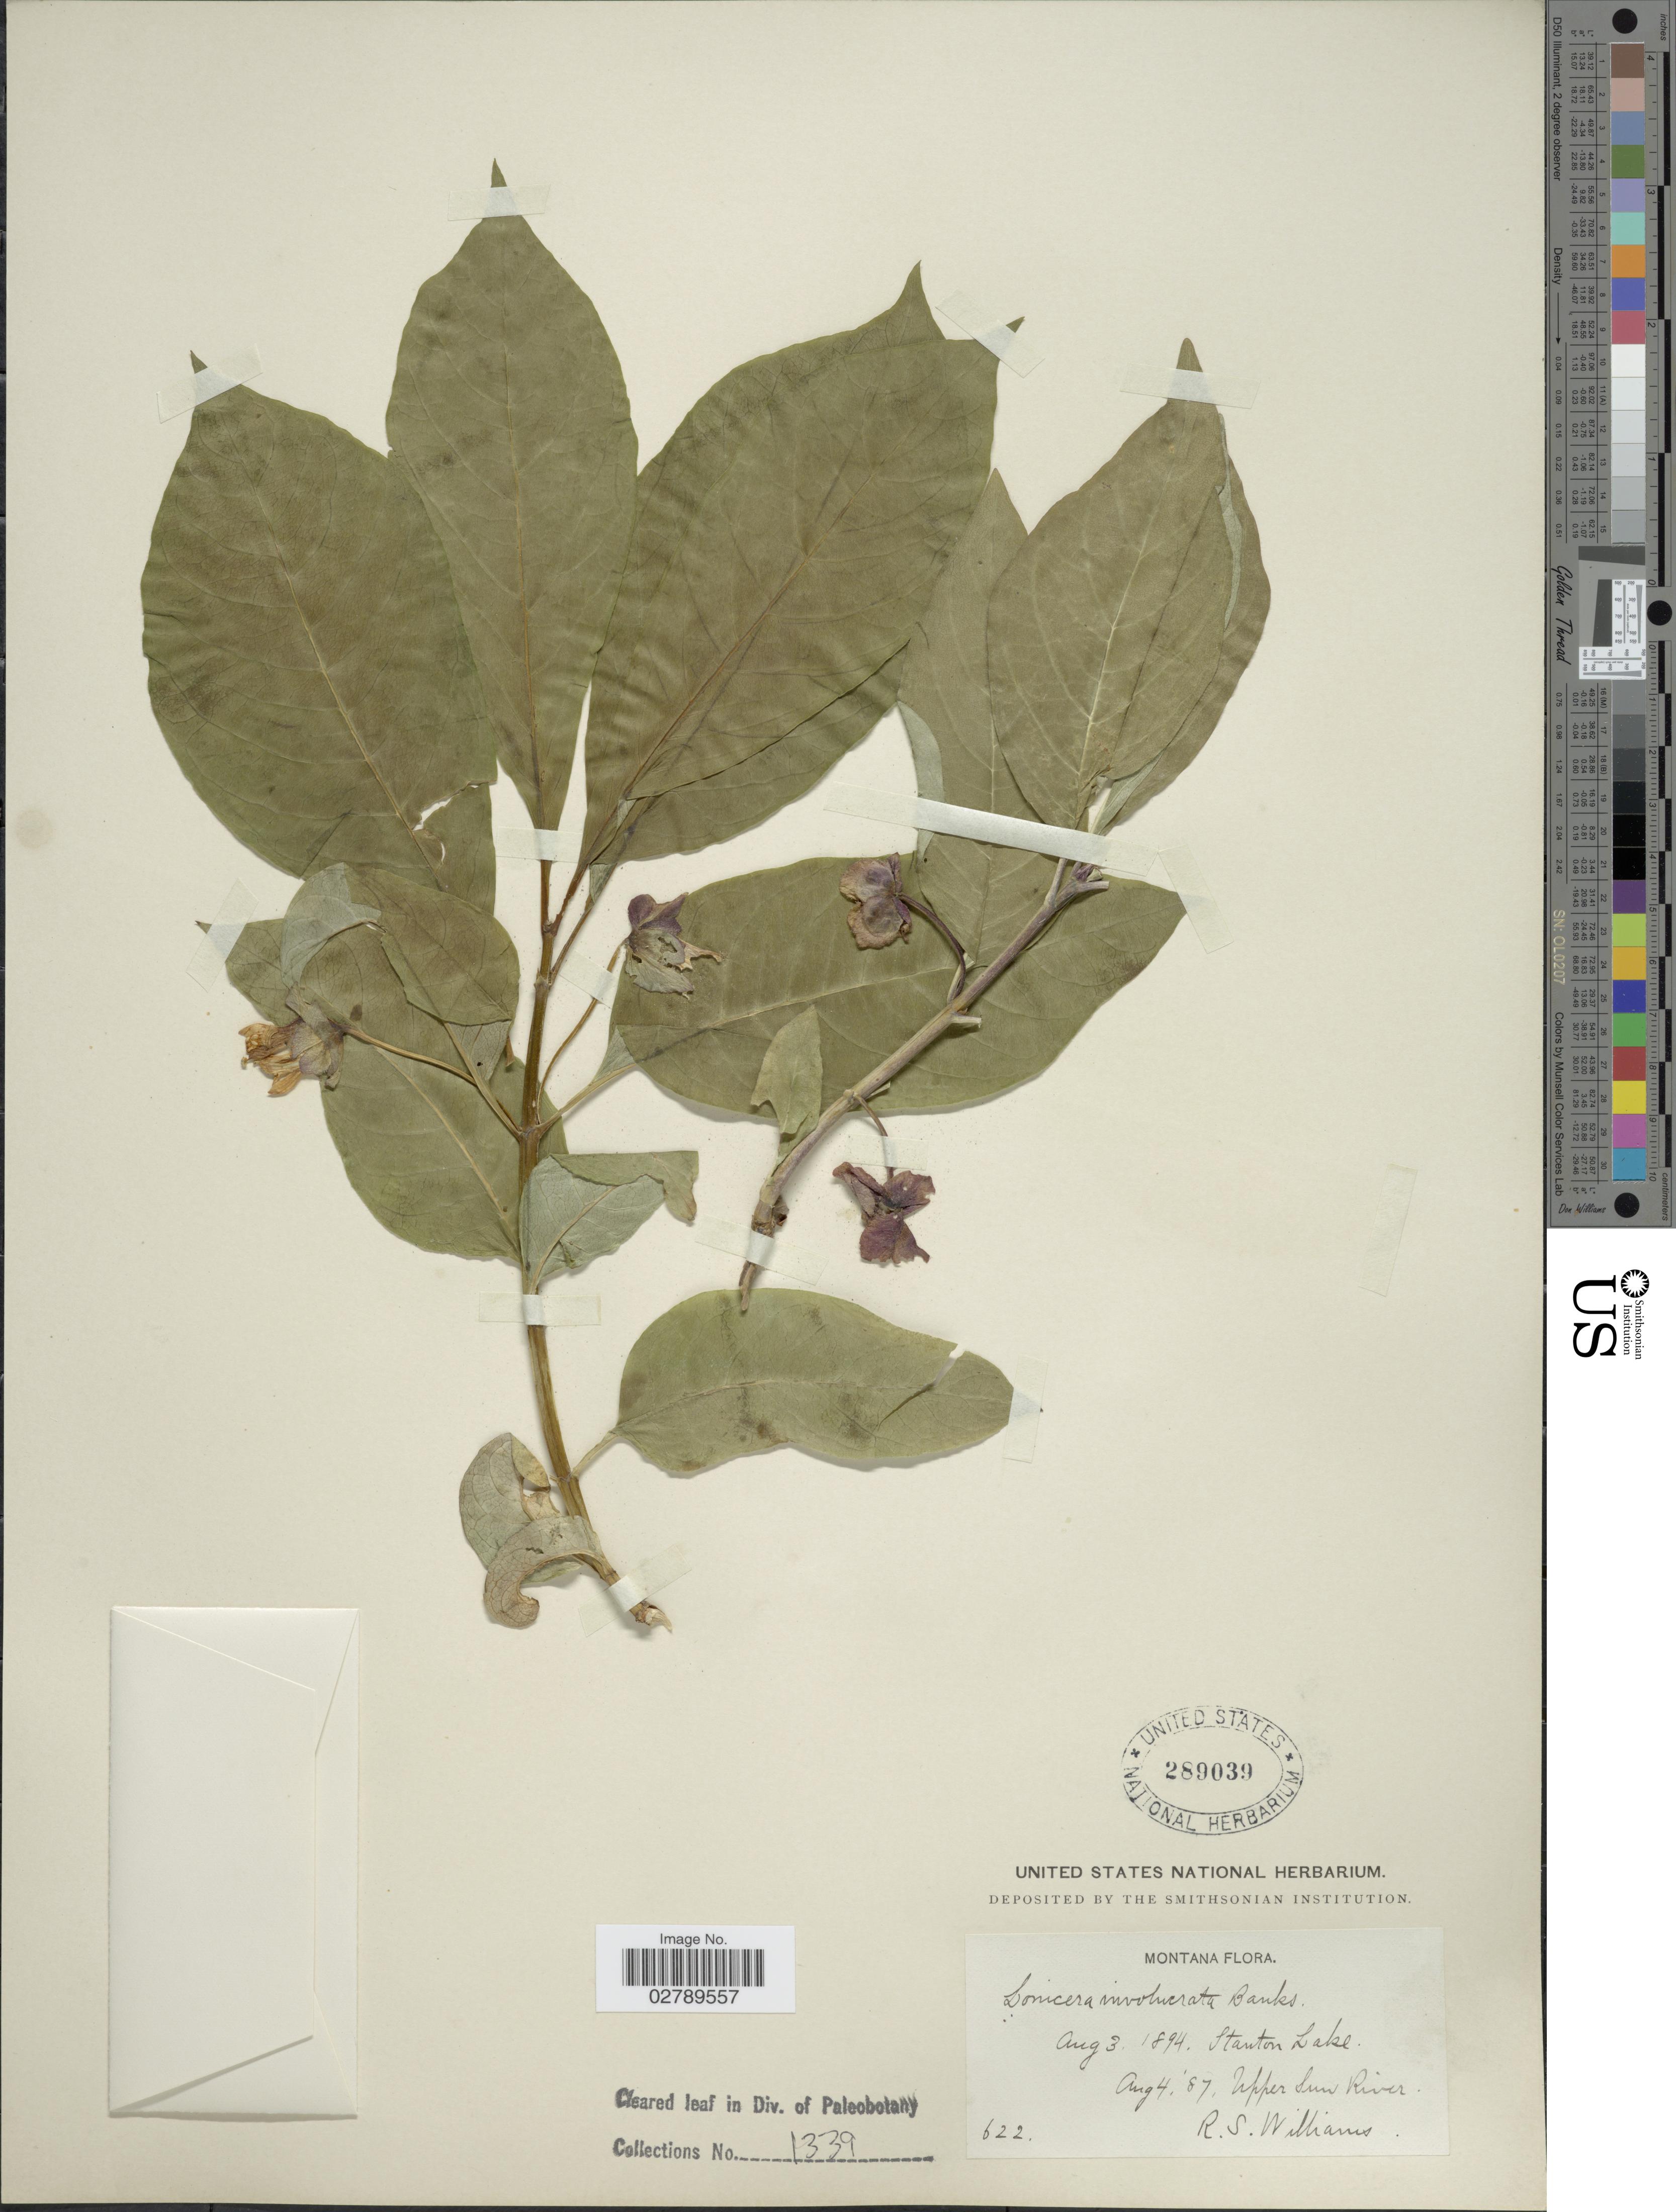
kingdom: Plantae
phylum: Tracheophyta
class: Magnoliopsida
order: Dipsacales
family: Caprifoliaceae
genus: Lonicera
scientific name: Lonicera involucrata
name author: (Richardson) Banks ex Spreng.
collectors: R. S. Williams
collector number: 622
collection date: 1894-08-03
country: United States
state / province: Montana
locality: Stanton Lake. Upper Sun River.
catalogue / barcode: US 289039